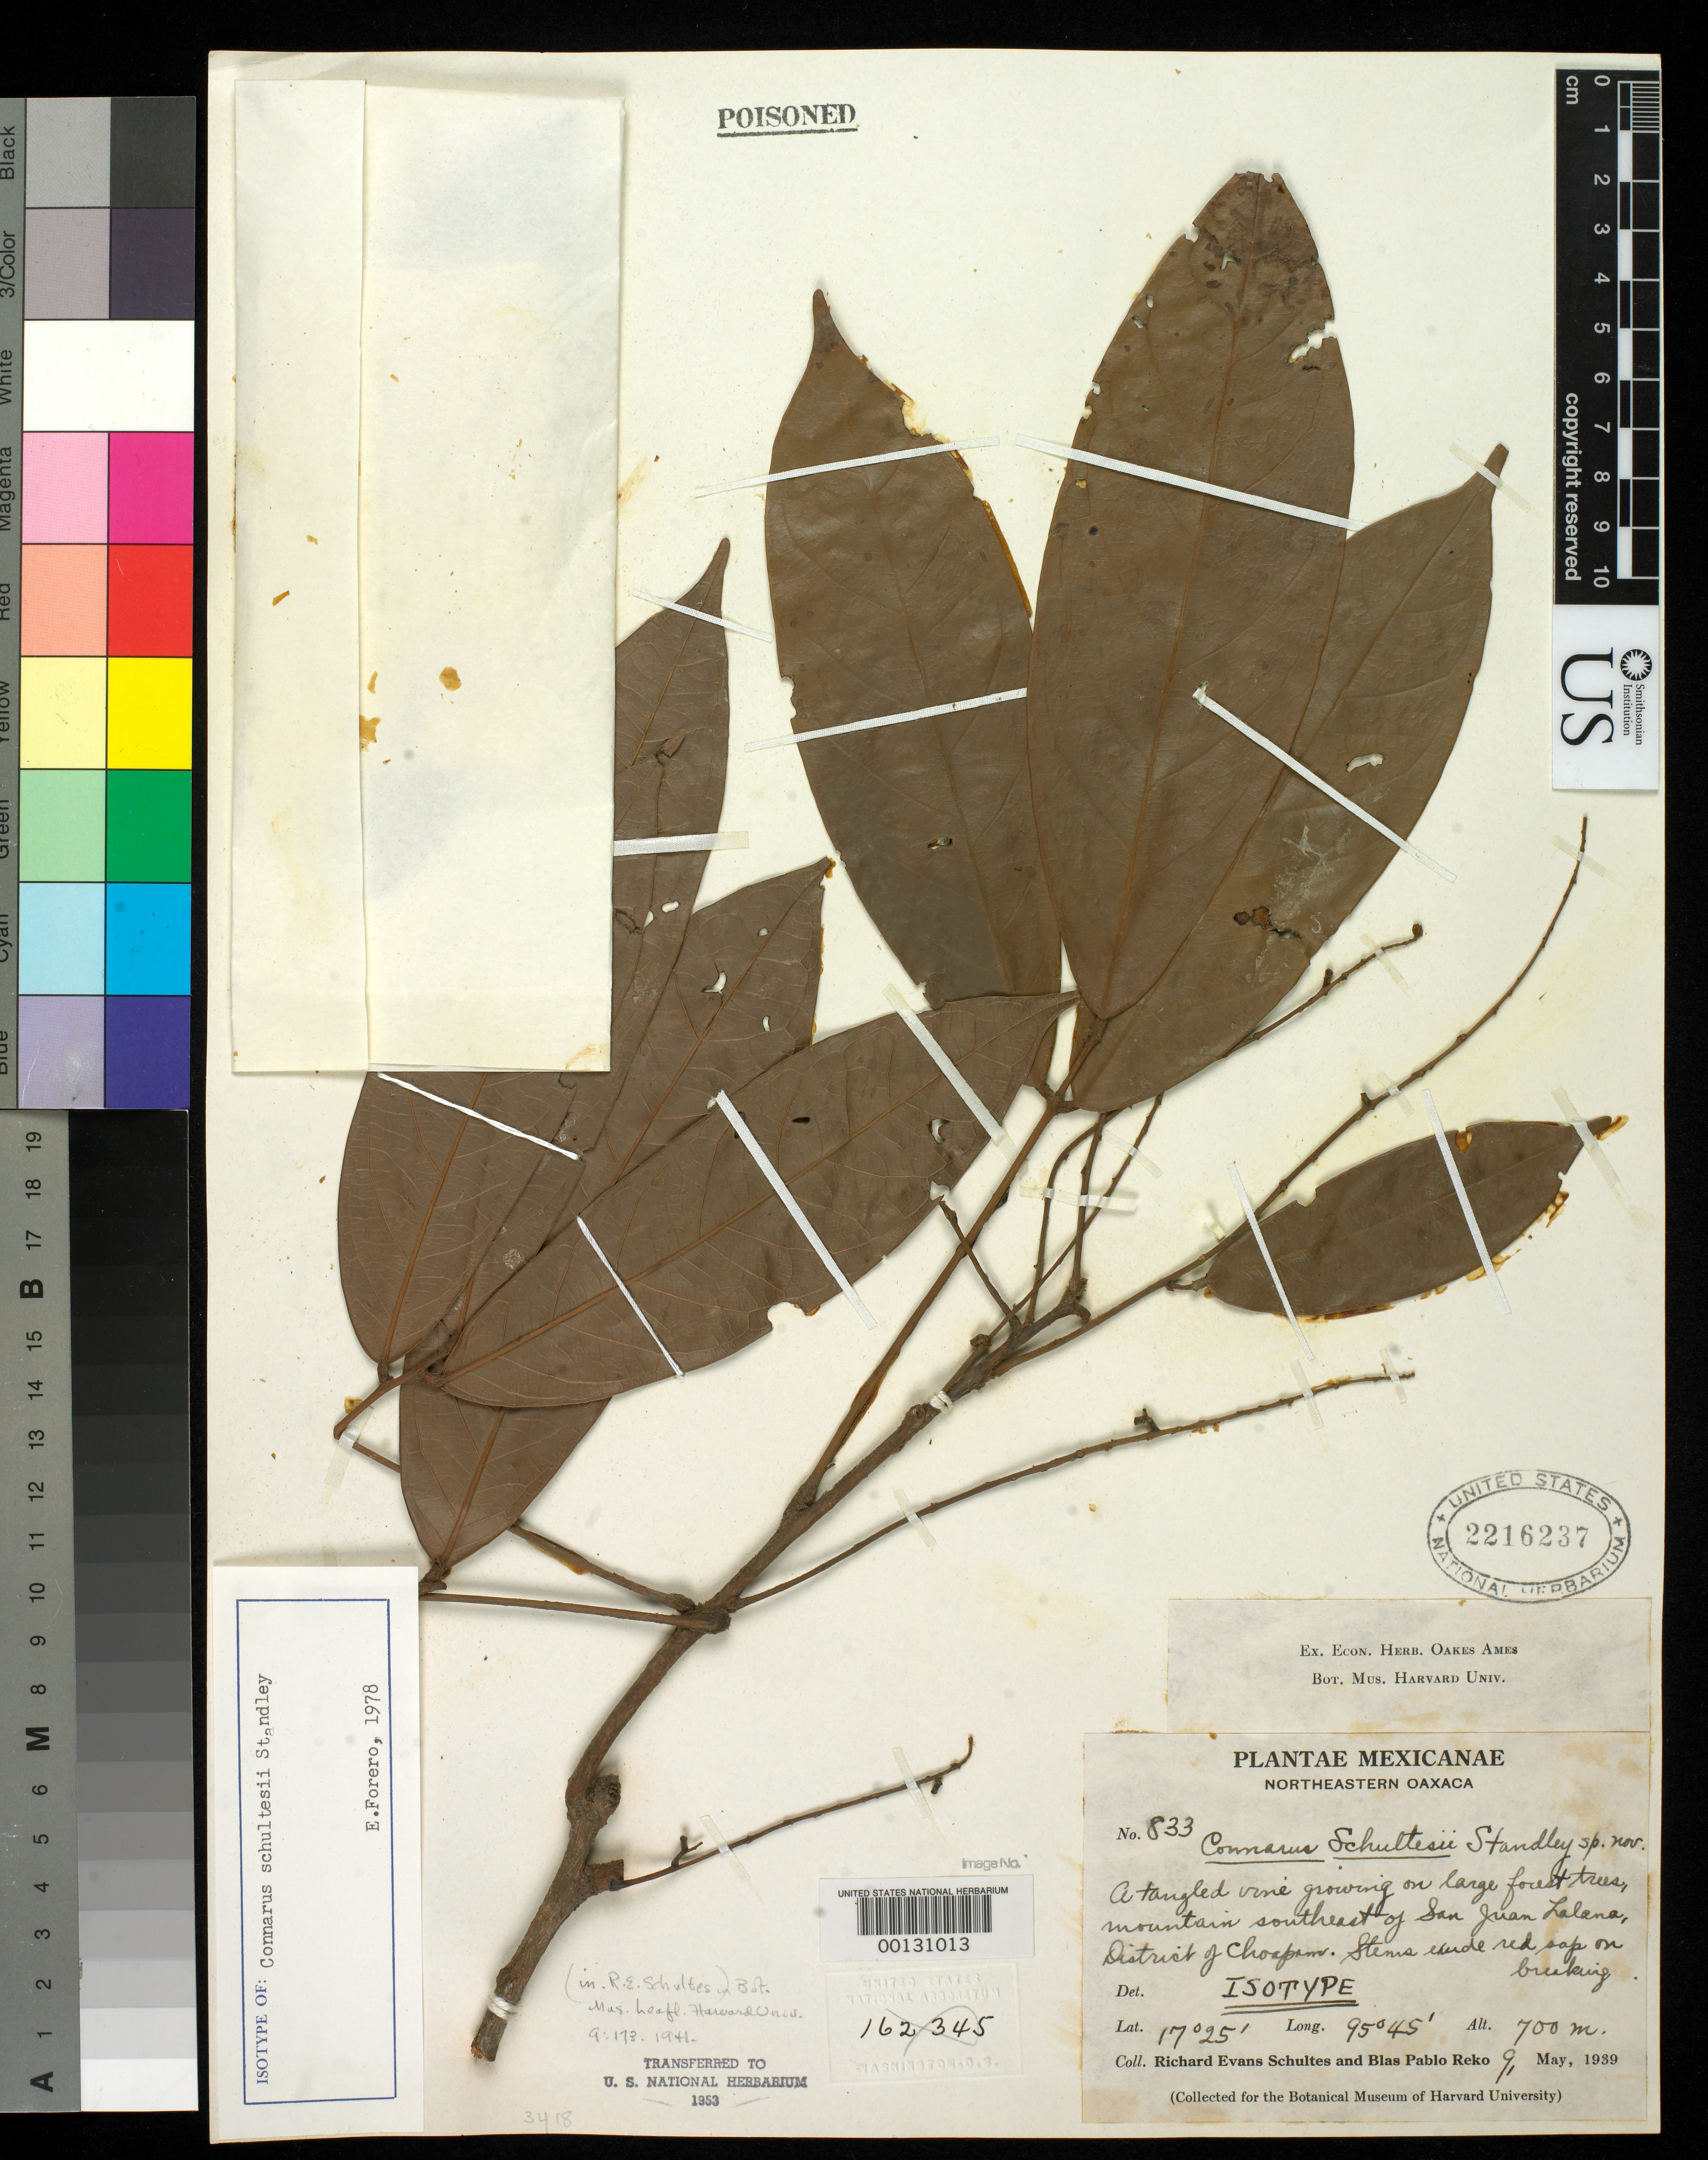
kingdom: Plantae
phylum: Tracheophyta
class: Magnoliopsida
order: Oxalidales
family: Connaraceae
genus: Connarus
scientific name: Connarus schultesii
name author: Standl.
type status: Isotype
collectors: R. E. Schultes & B. P. Reko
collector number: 833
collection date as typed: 09 May 1939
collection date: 1939-05-09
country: Mexico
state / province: Oaxaca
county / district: Choapam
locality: San Juan, Lalana.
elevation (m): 700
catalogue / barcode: US 2216237